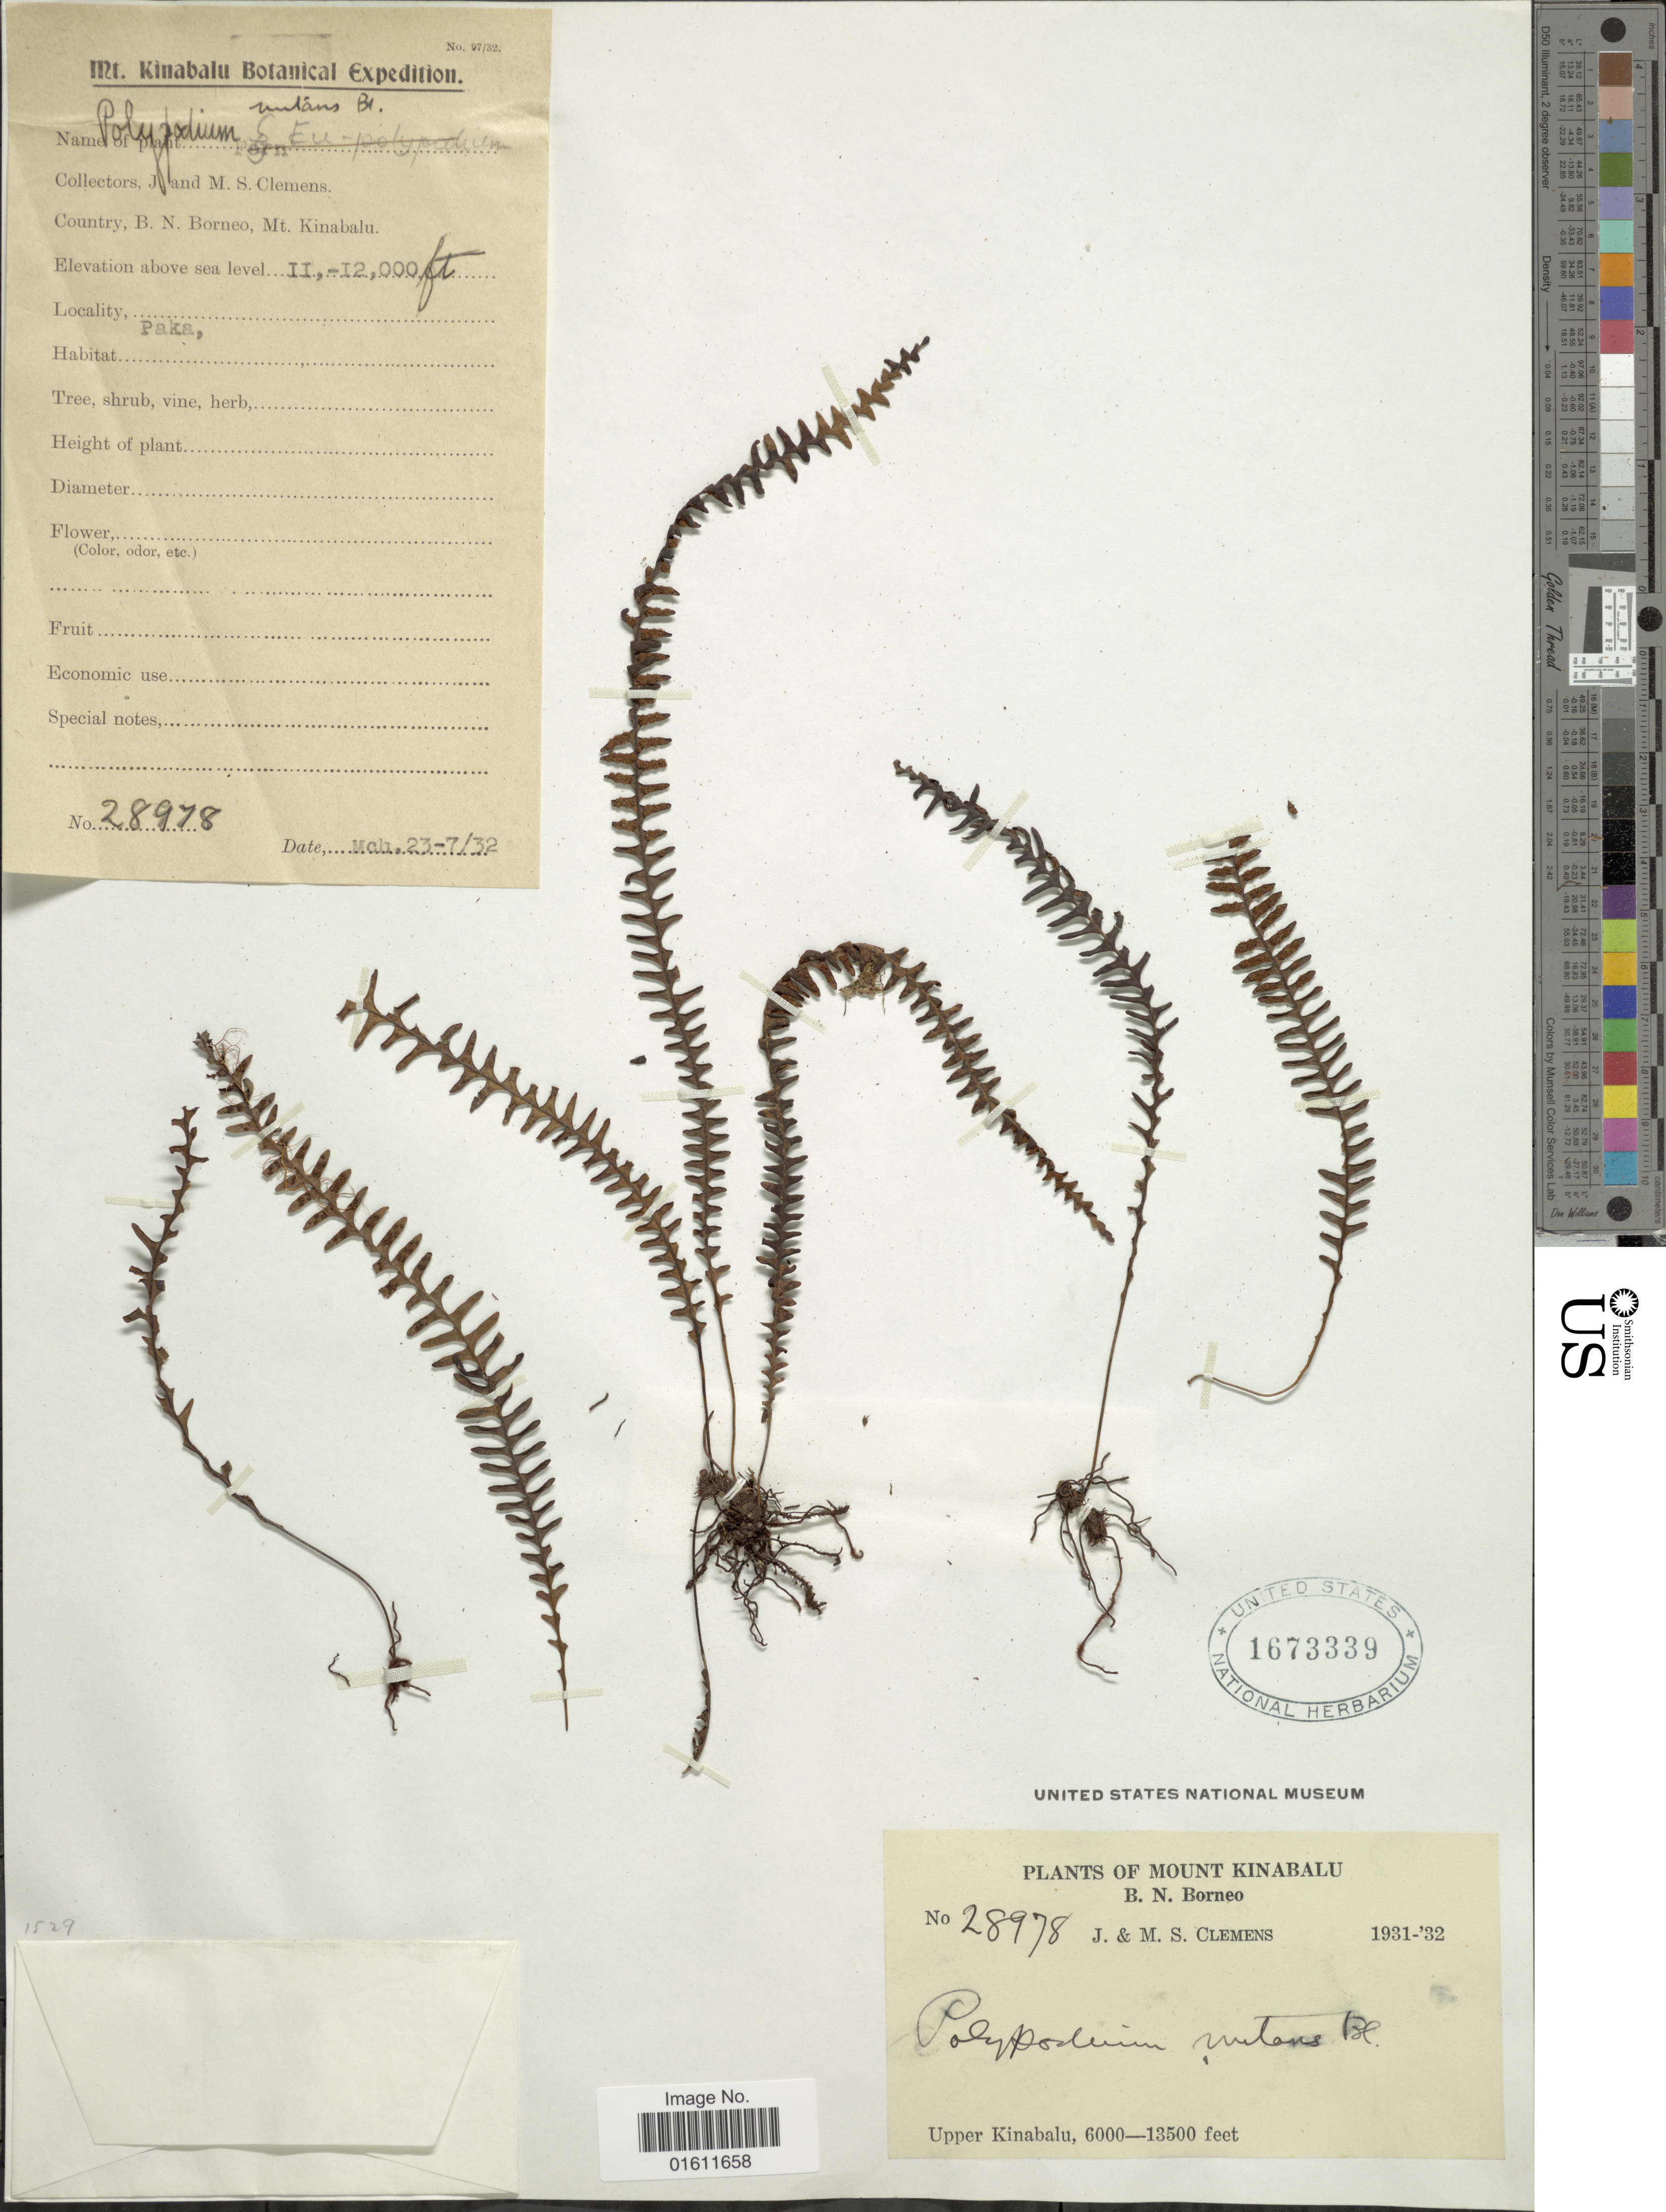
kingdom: Plantae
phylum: Tracheophyta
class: Polypodiopsida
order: Polypodiales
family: Polypodiaceae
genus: Prosaptia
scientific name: Prosaptia nutans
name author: (Blume) Mett.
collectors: J. Clemens & M. S. Clemens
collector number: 28978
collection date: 1932-03-23/1932-07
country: Malaysia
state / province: Sabah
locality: Mount Kinabalu, upper Kinabalu, B.N.Borneo, Paka.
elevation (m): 3353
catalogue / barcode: US 1673339